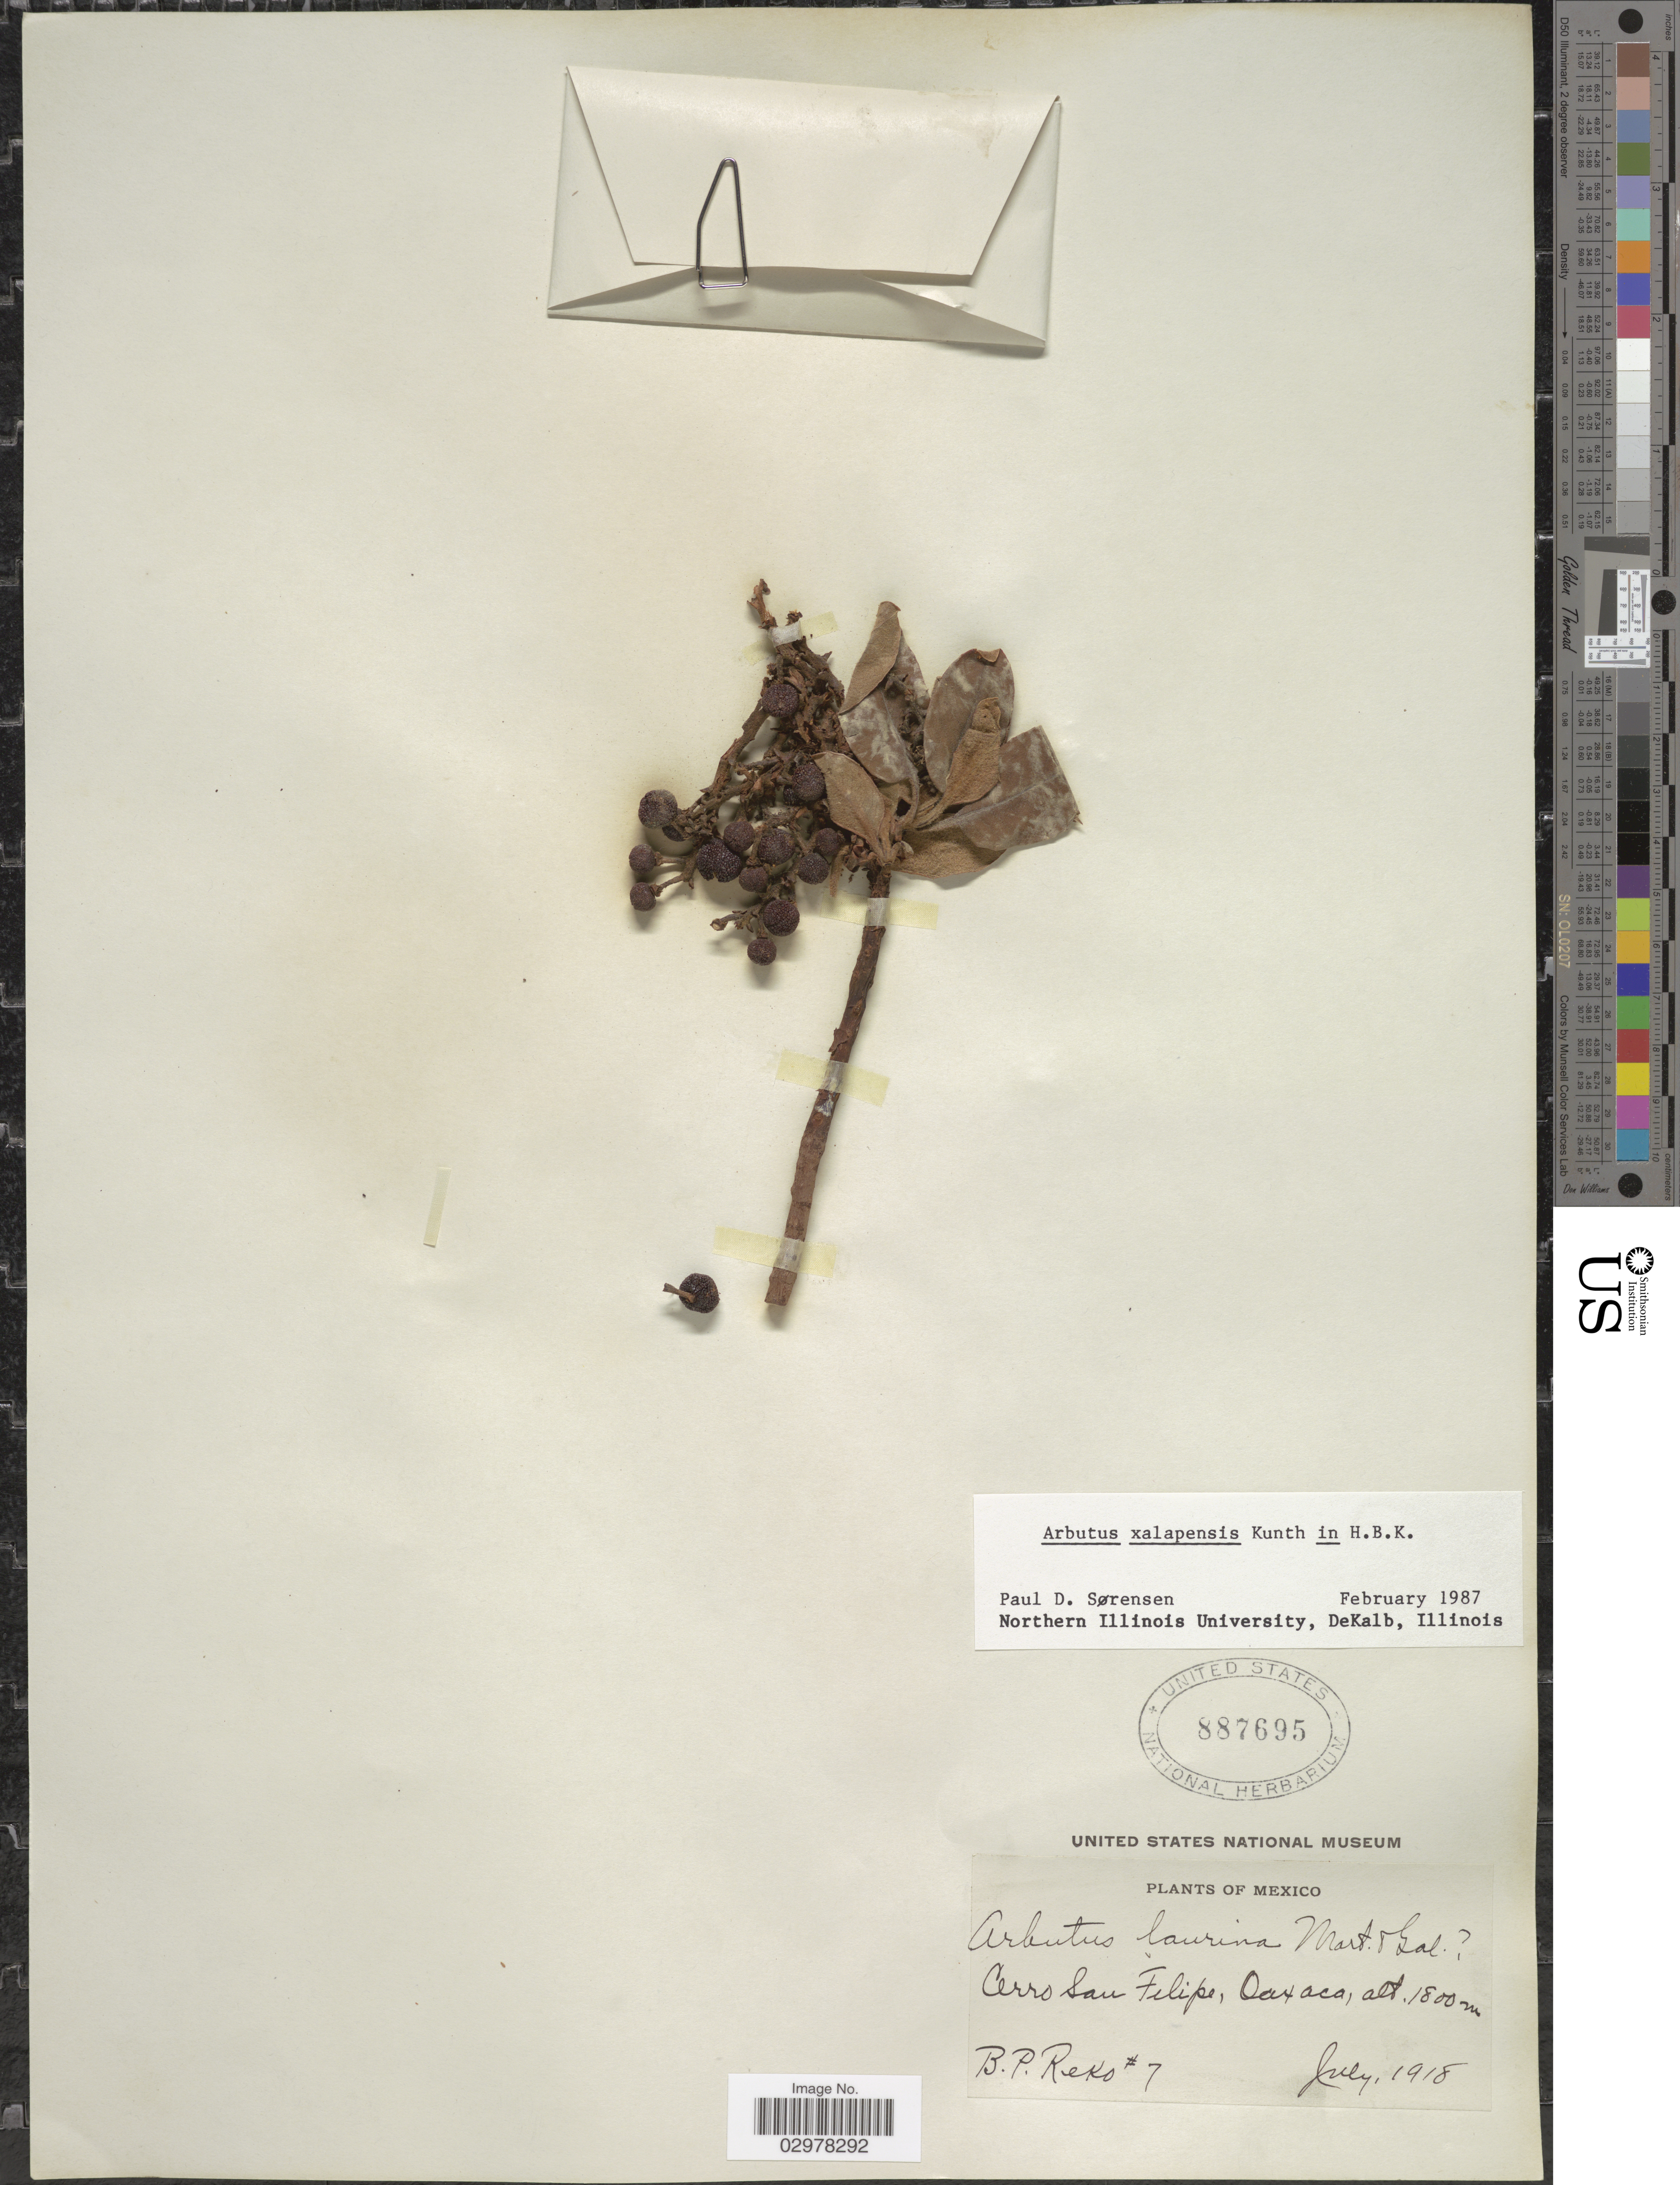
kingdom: Plantae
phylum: Tracheophyta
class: Magnoliopsida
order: Ericales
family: Ericaceae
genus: Arbutus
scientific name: Arbutus xalapensis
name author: Kunth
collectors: B. P. Reko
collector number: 7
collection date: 1918-07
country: Mexico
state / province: Oaxaca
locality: Cerro San Felipe.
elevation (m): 1800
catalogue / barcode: US 887695